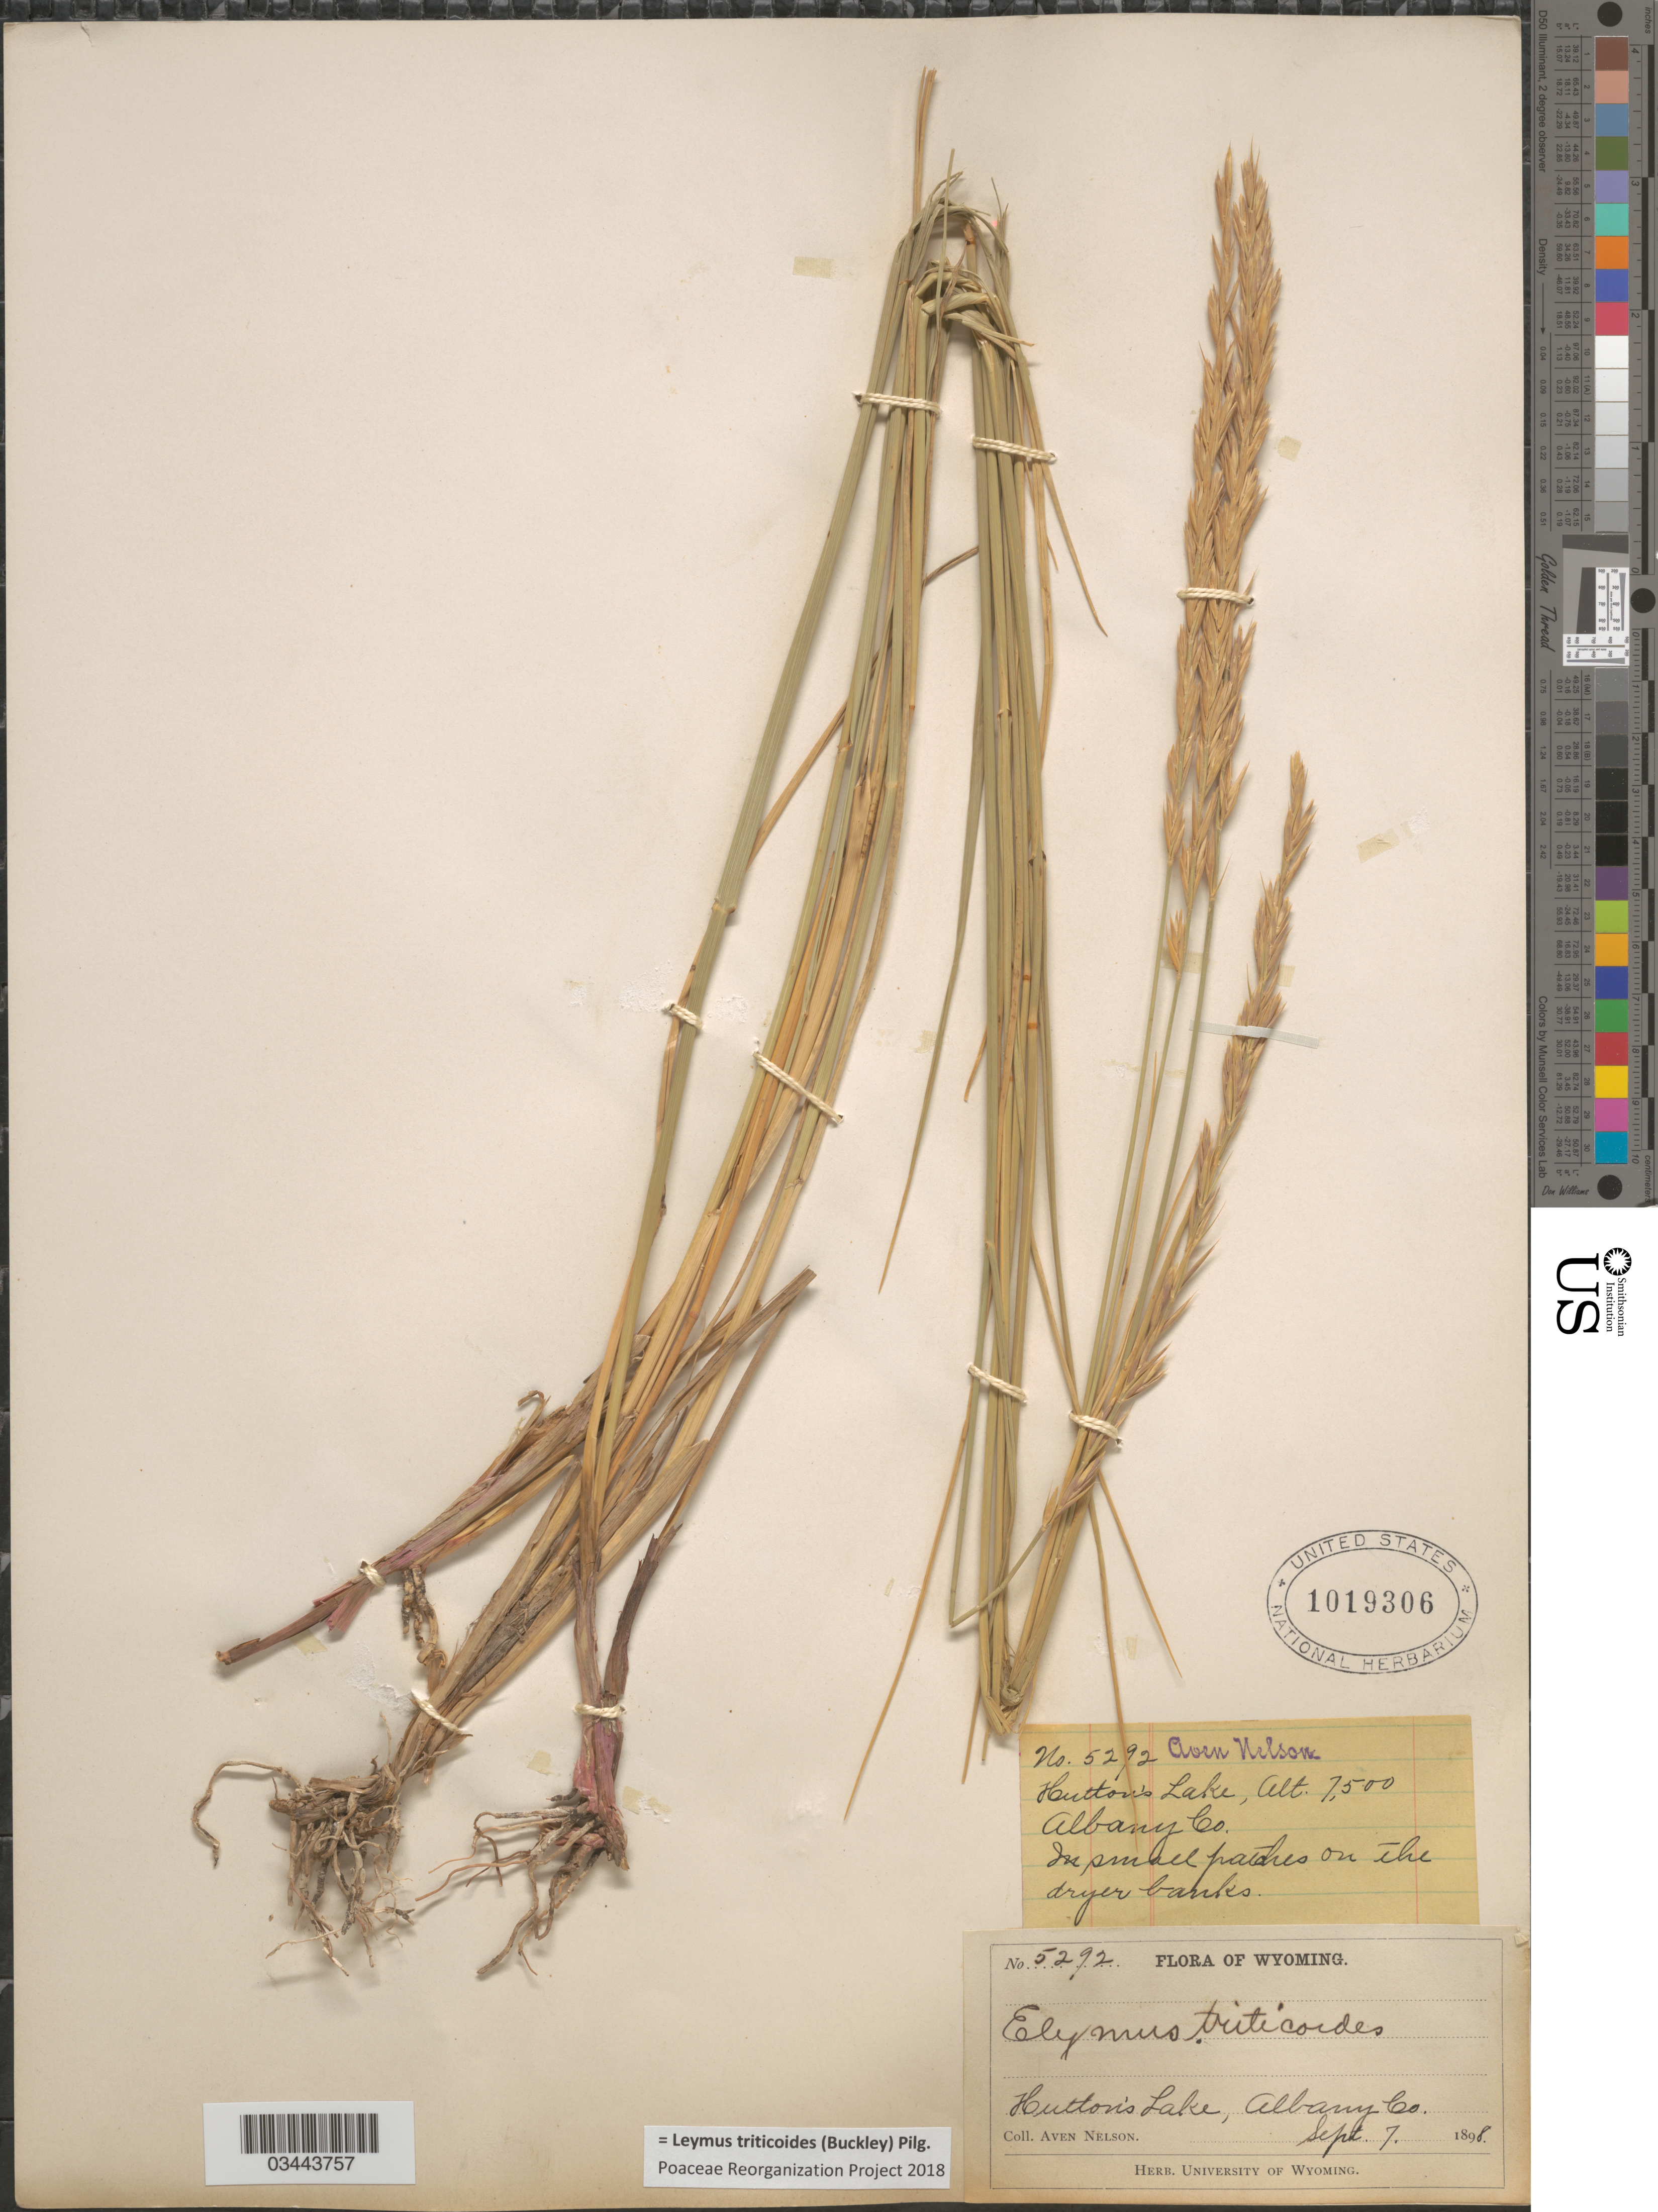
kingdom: Plantae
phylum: Tracheophyta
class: Liliopsida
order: Poales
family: Poaceae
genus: Leymus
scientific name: Leymus triticoides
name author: (Buckley) Pilg.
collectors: A. Nelson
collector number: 5292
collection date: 1898-09-07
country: United States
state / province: Wyoming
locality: Hutton's Lake, Albany Co. In small patches on the dryer banks.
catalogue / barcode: US 1019306